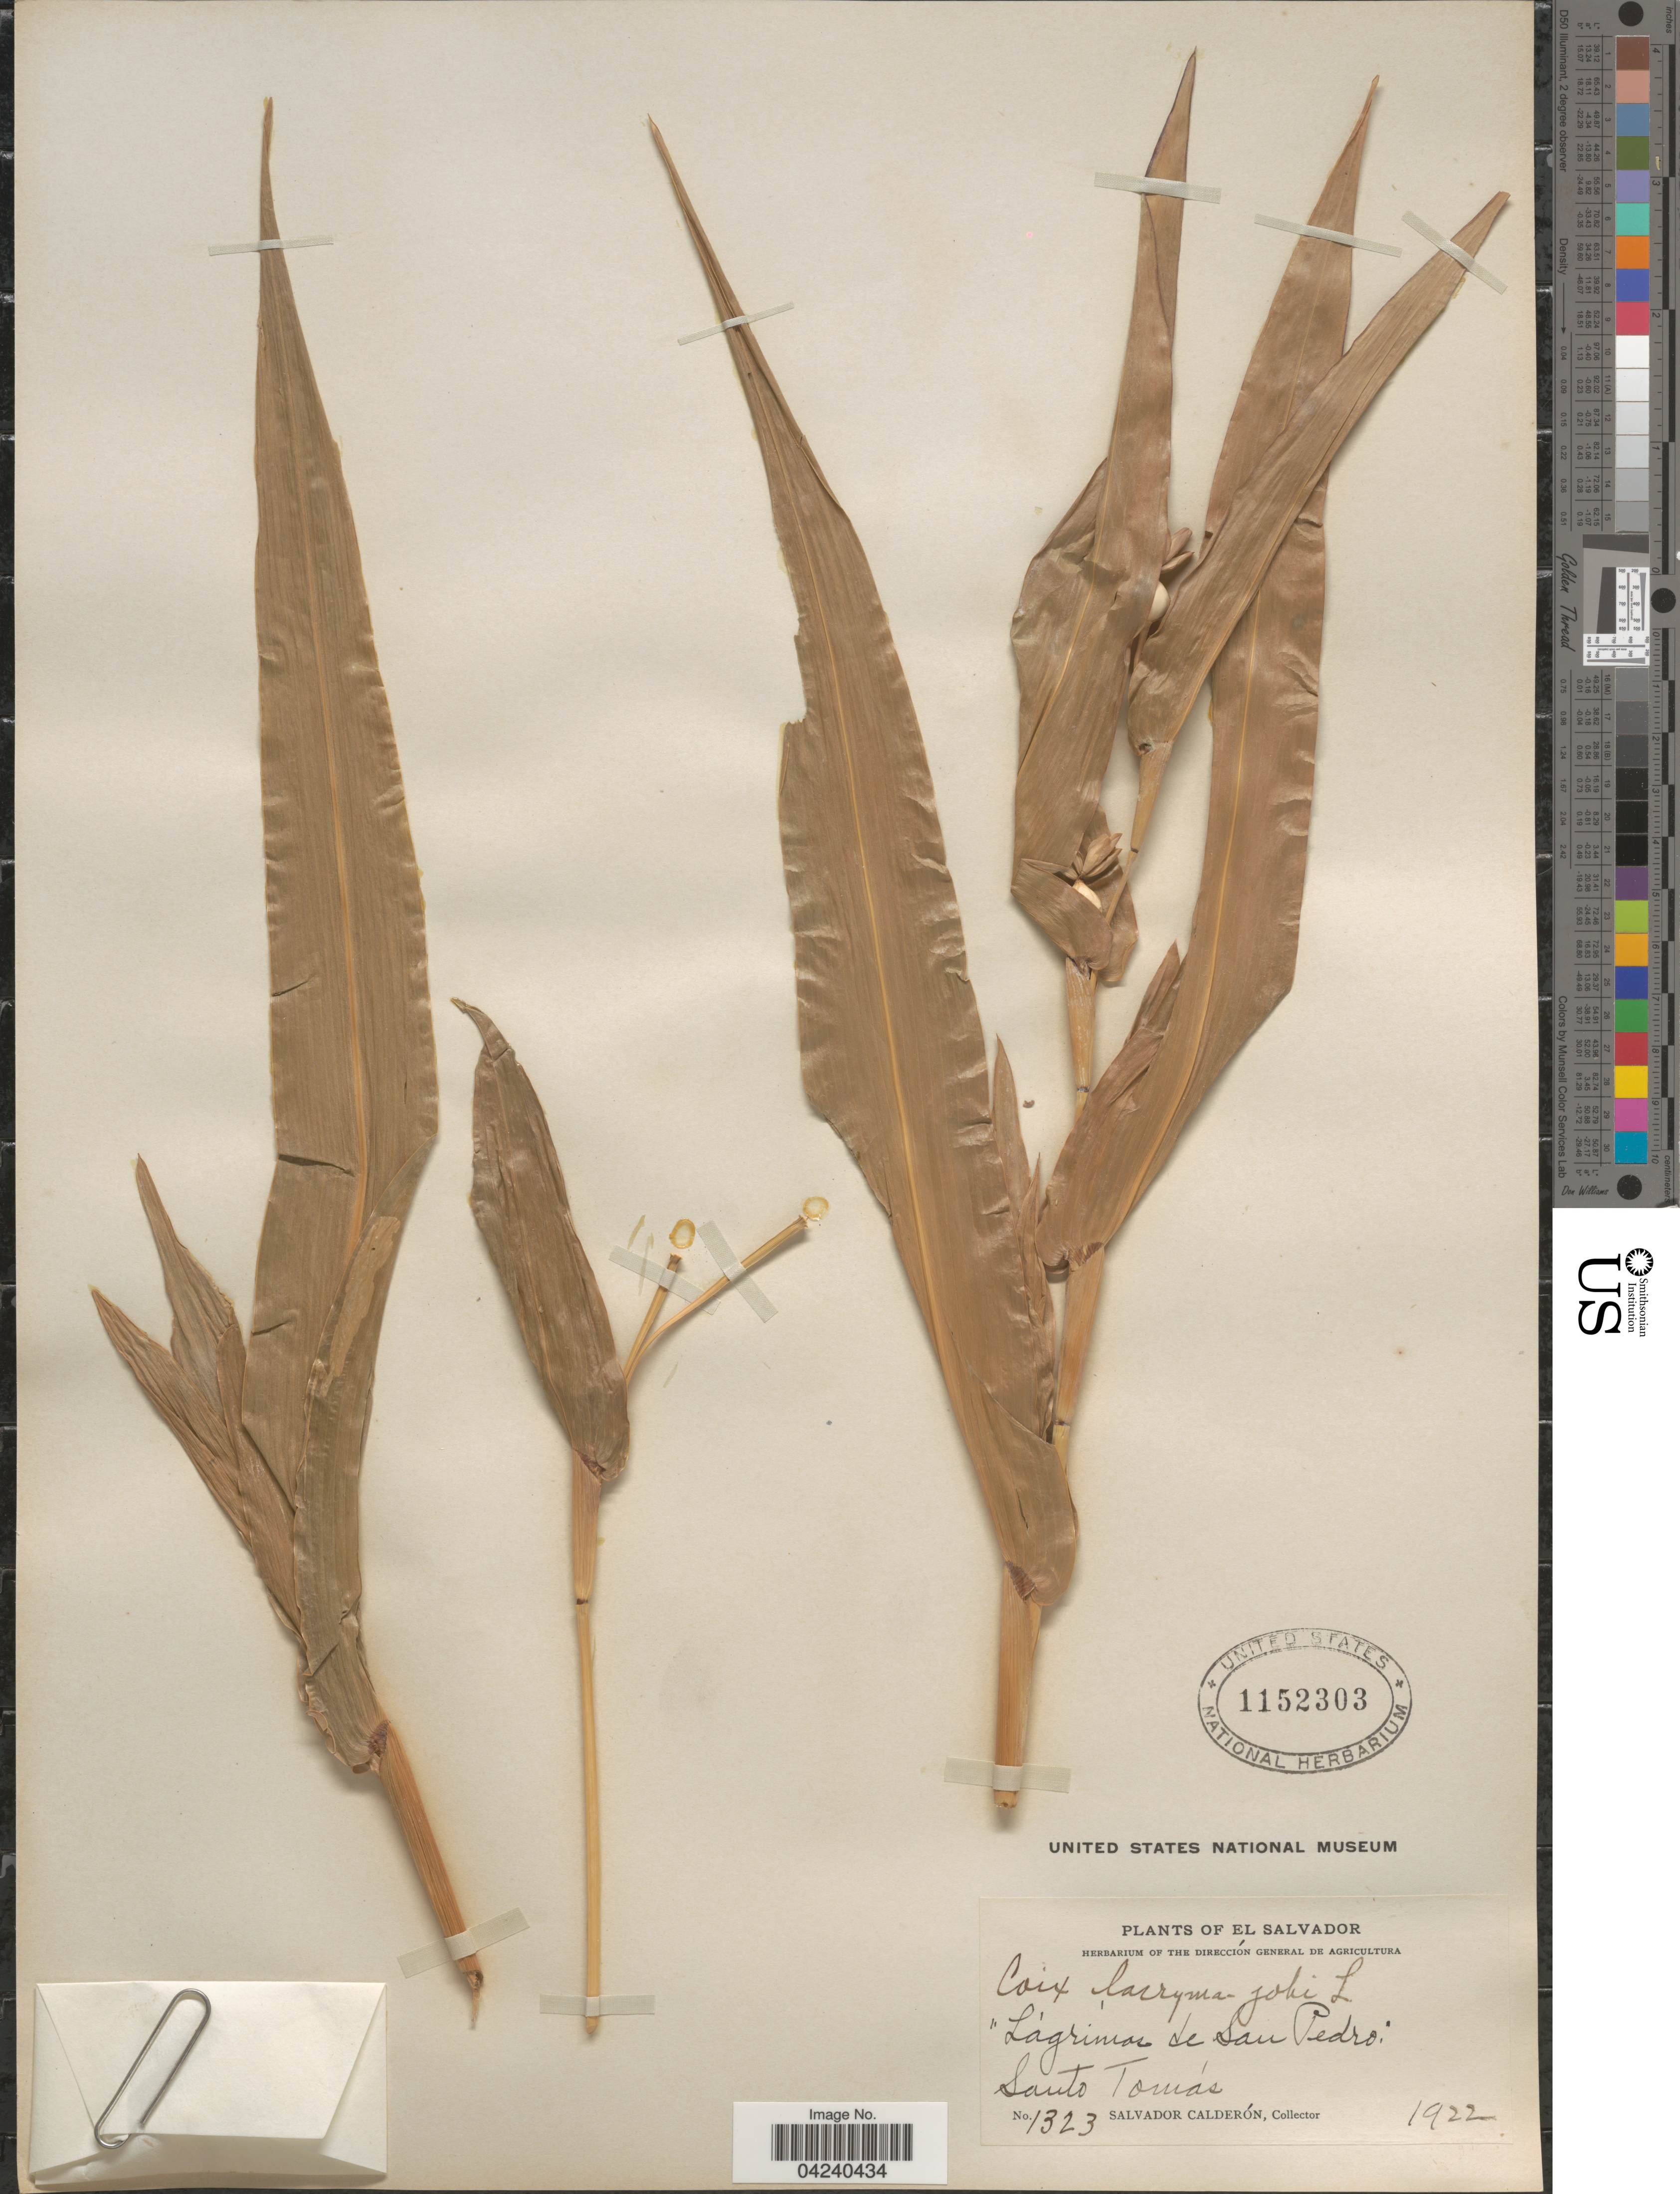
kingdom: Plantae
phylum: Tracheophyta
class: Liliopsida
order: Poales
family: Poaceae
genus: Coix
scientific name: Coix lacryma-jobi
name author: L.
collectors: S. Calderón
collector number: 1323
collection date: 1922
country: El Salvador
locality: Santo Tomás.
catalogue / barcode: US 1152303